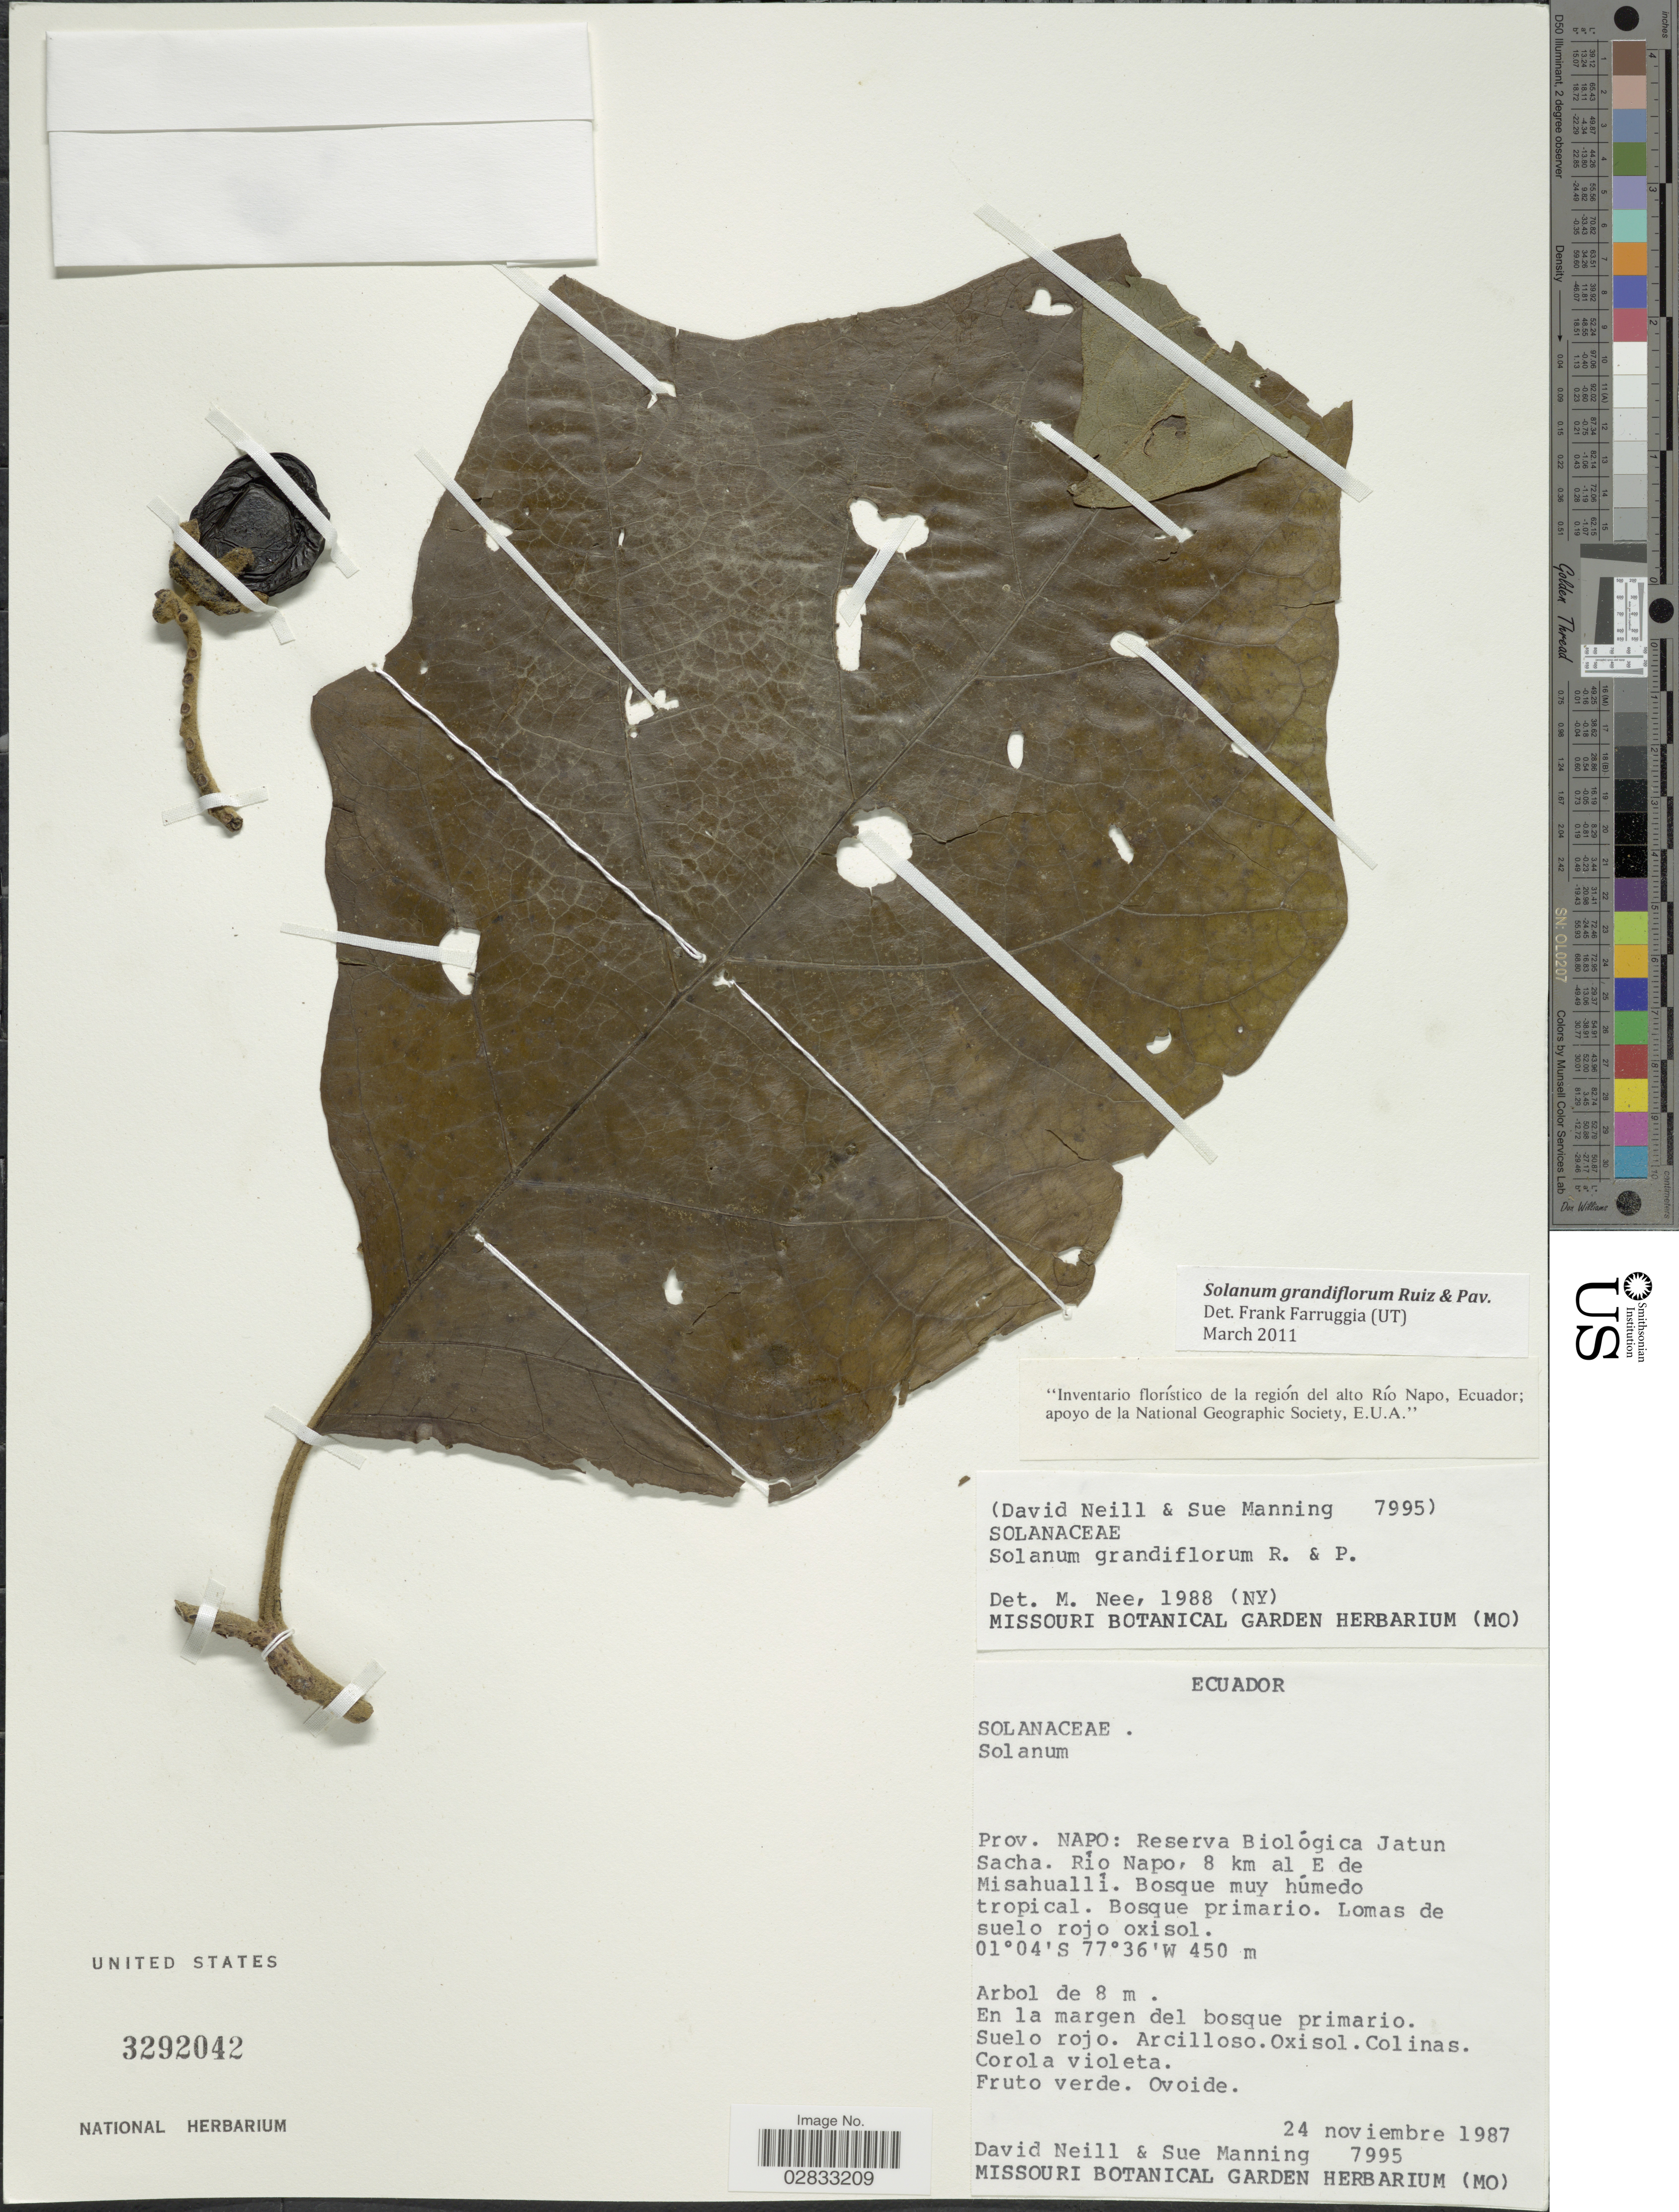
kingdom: Plantae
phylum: Tracheophyta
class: Magnoliopsida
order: Solanales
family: Solanaceae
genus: Solanum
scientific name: Solanum grandiflorum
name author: Ruiz & Pav.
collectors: D. Neill & S. Manning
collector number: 7995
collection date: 1987-11-24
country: Ecuador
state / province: Napo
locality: Reserva Biologica Jatun Sacha. Rio Napo, 8 km al E de Misahualli.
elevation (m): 450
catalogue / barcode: US 3292042